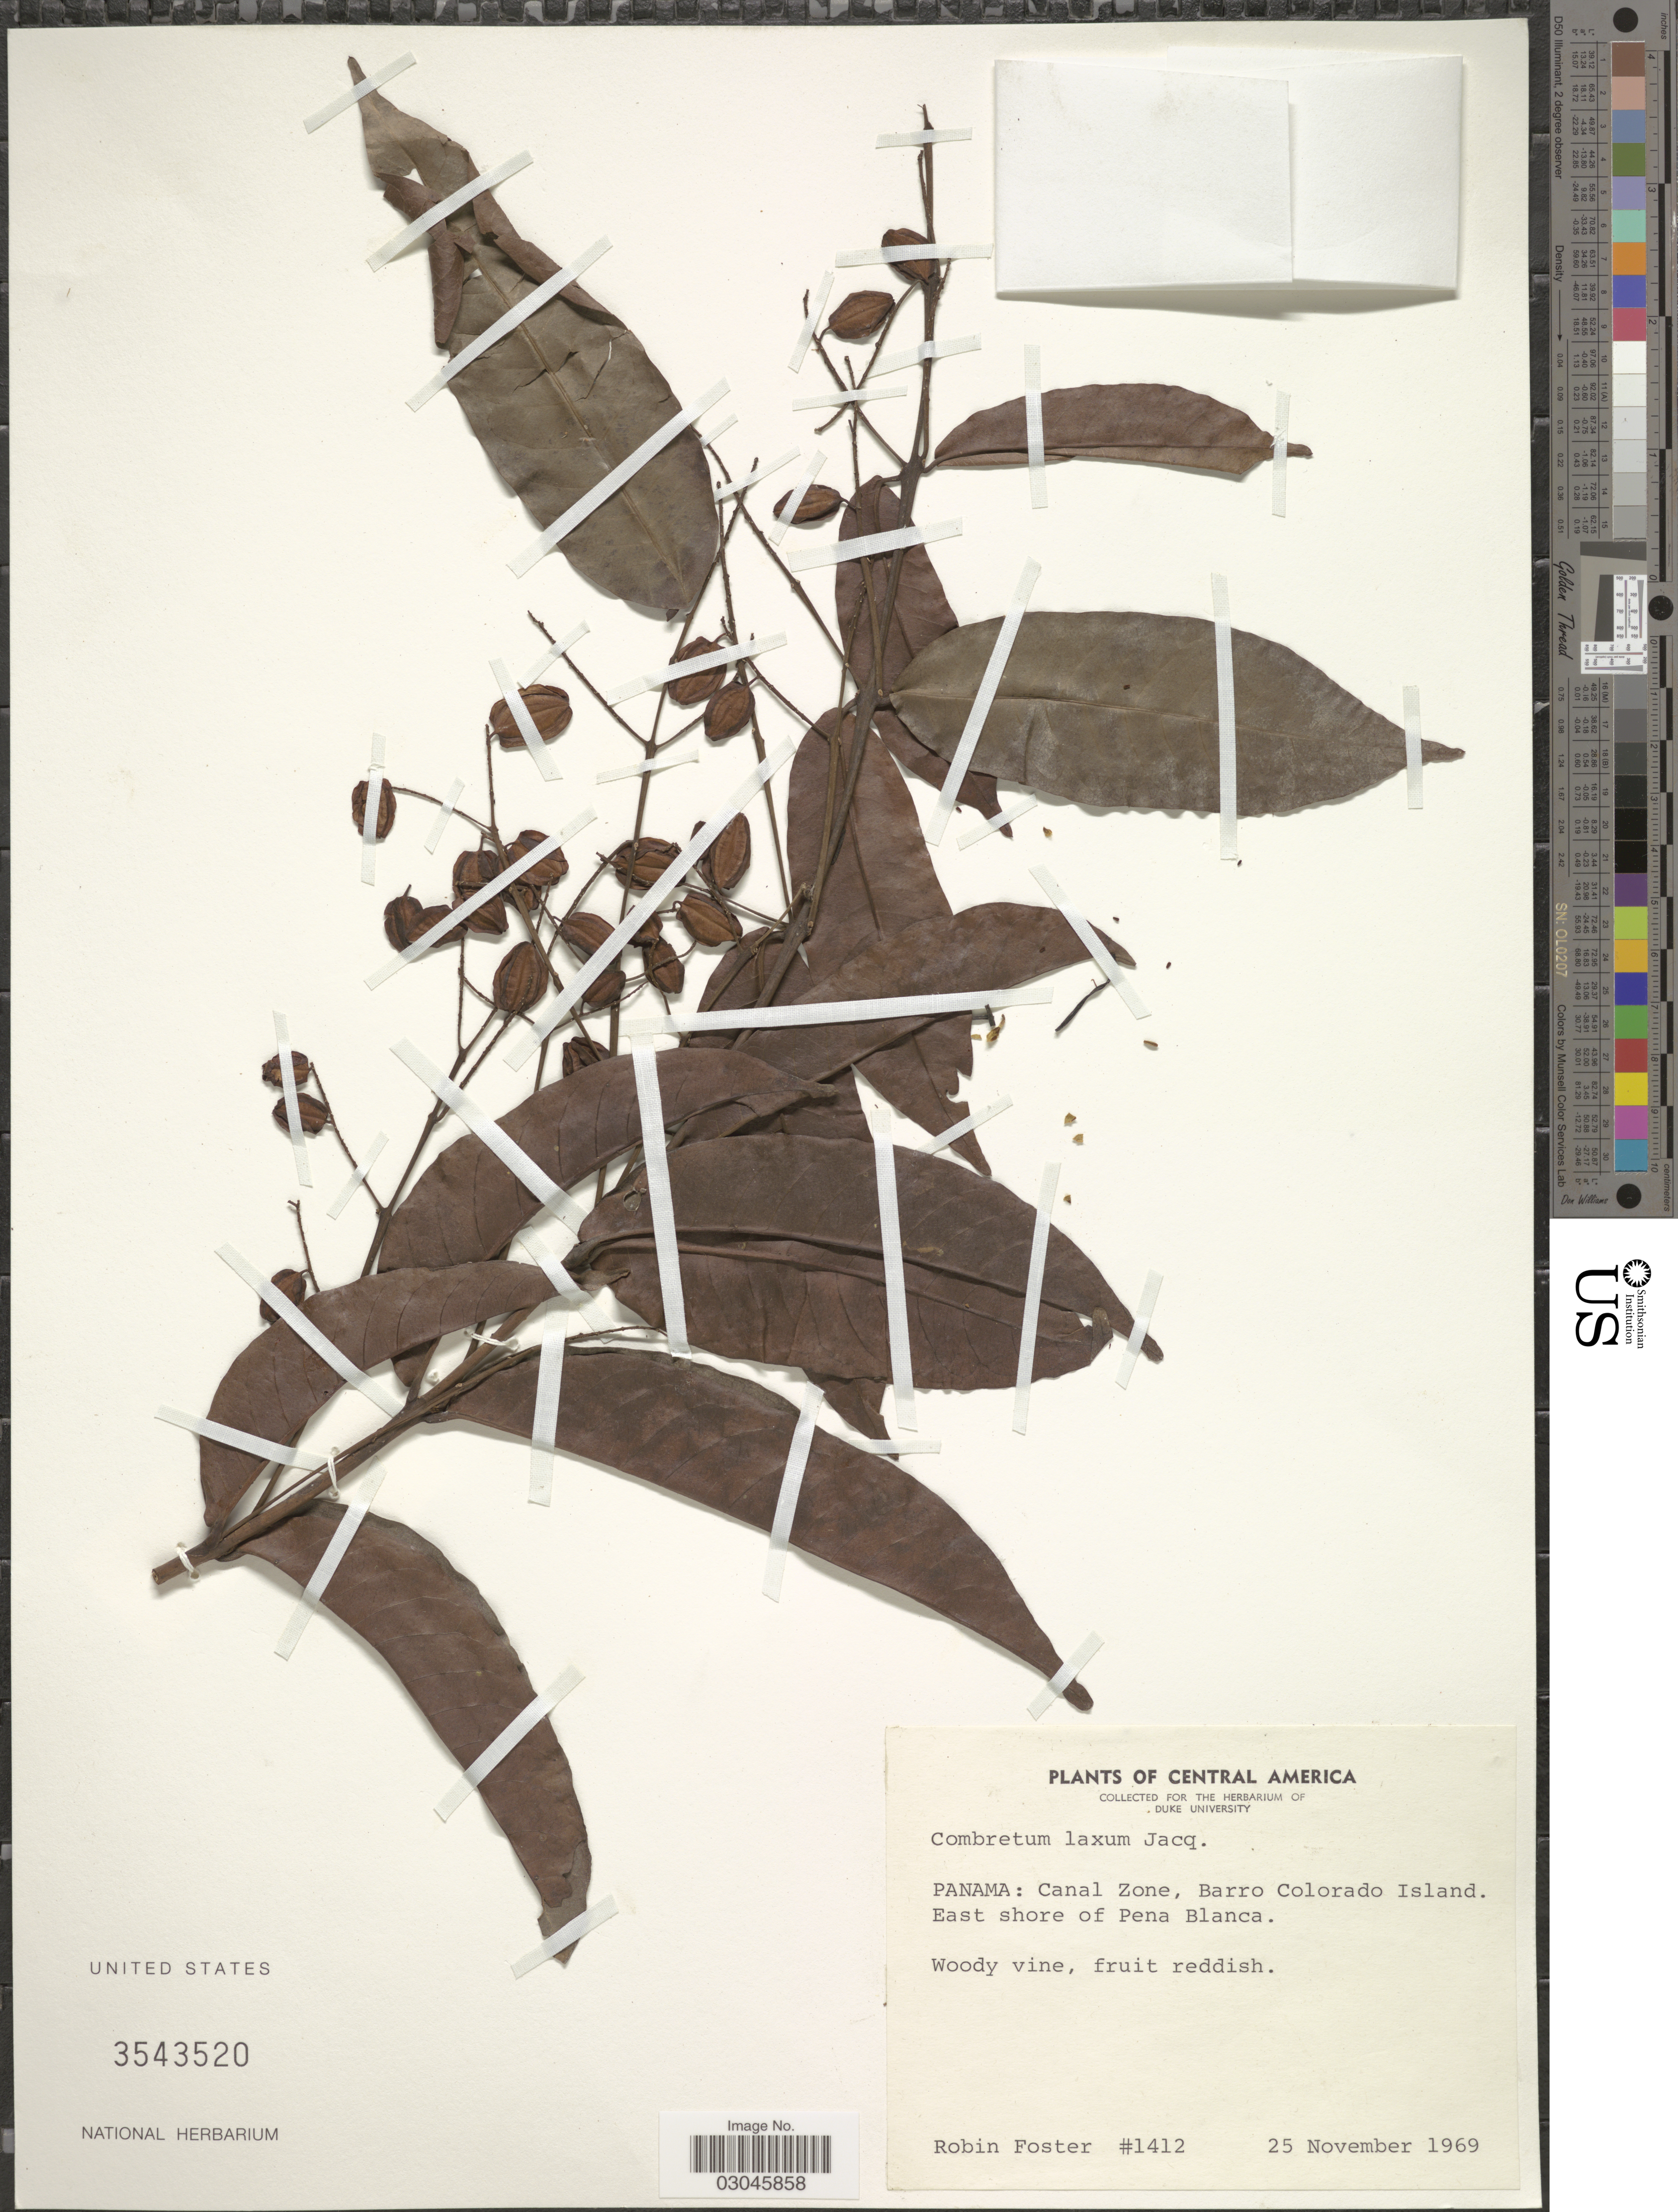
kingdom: Plantae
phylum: Tracheophyta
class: Magnoliopsida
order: Myrtales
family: Combretaceae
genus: Combretum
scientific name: Combretum laxum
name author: Jacq.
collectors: R. B. Foster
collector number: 1412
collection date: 1969-11-25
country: Panama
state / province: Panamá Oeste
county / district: Canal Zone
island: Barro Colorado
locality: Canal Zone, Barro Colorado Island. East shore of Pena Blanca.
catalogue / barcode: US 3543520